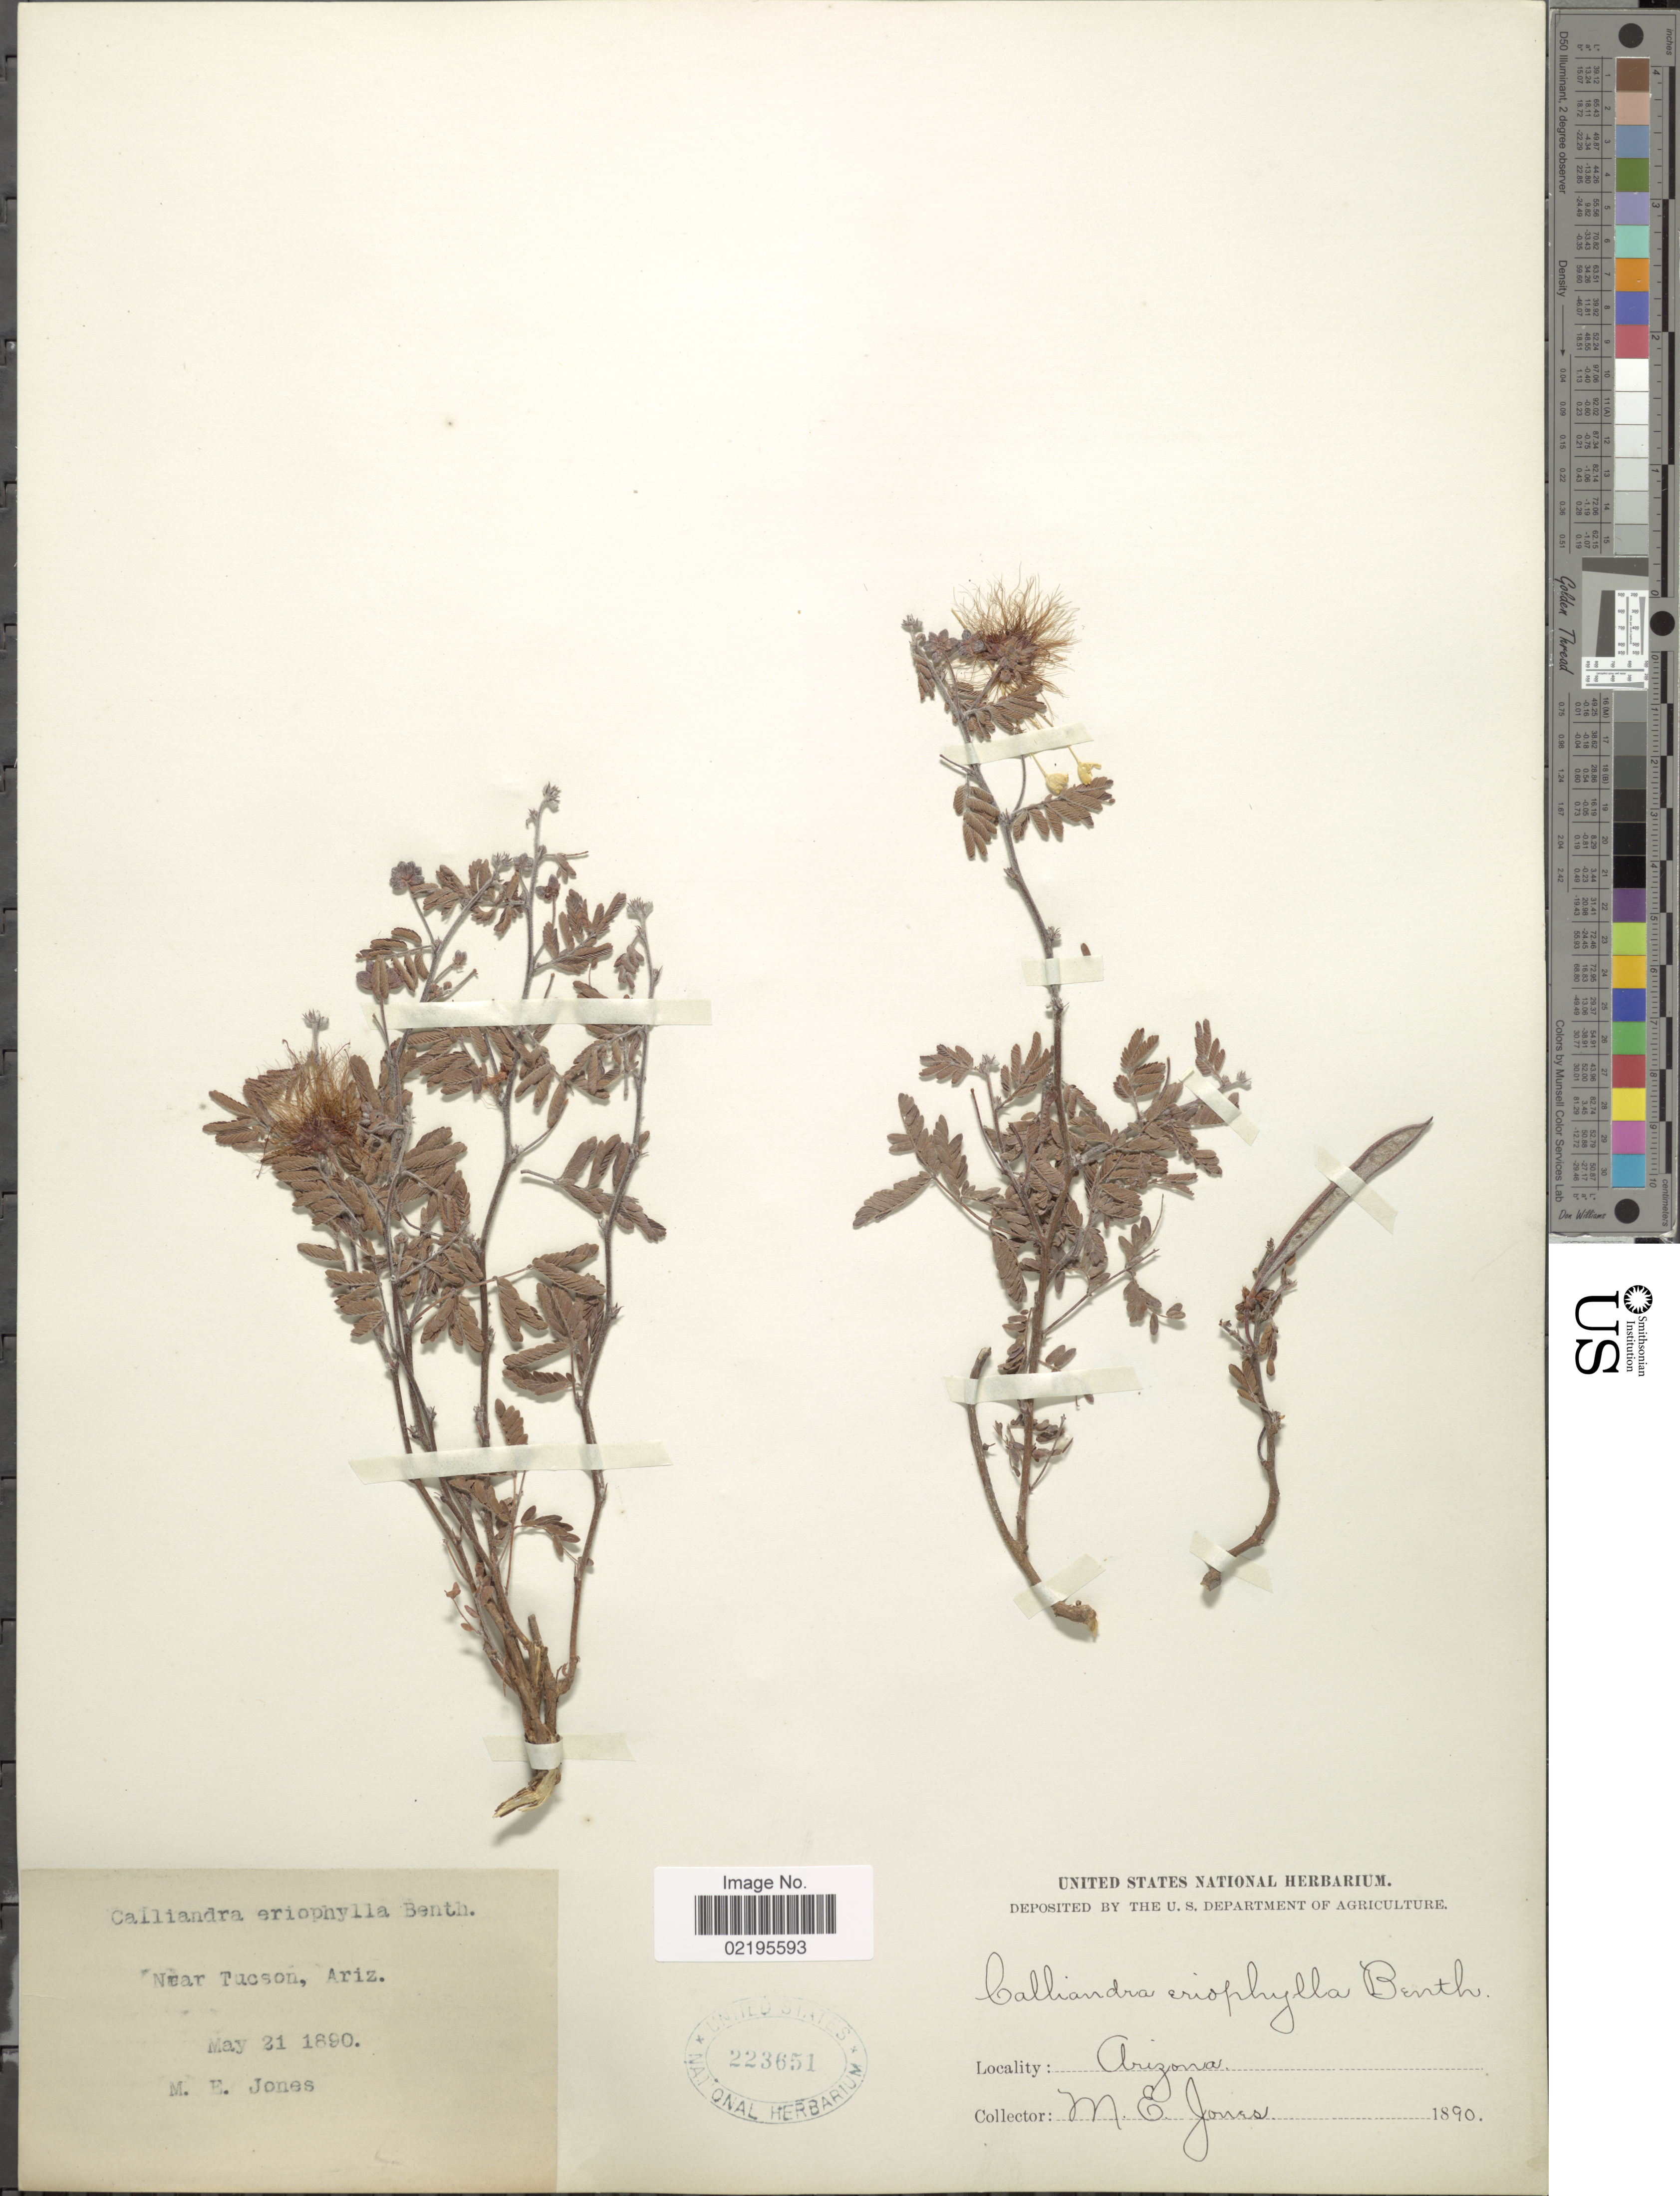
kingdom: Plantae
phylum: Tracheophyta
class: Magnoliopsida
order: Fabales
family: Fabaceae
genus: Calliandra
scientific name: Calliandra eriophylla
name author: Benth.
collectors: M. E. Jones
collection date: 1980-05-21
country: United States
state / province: Arizona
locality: Near Tucson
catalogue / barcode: US 223651